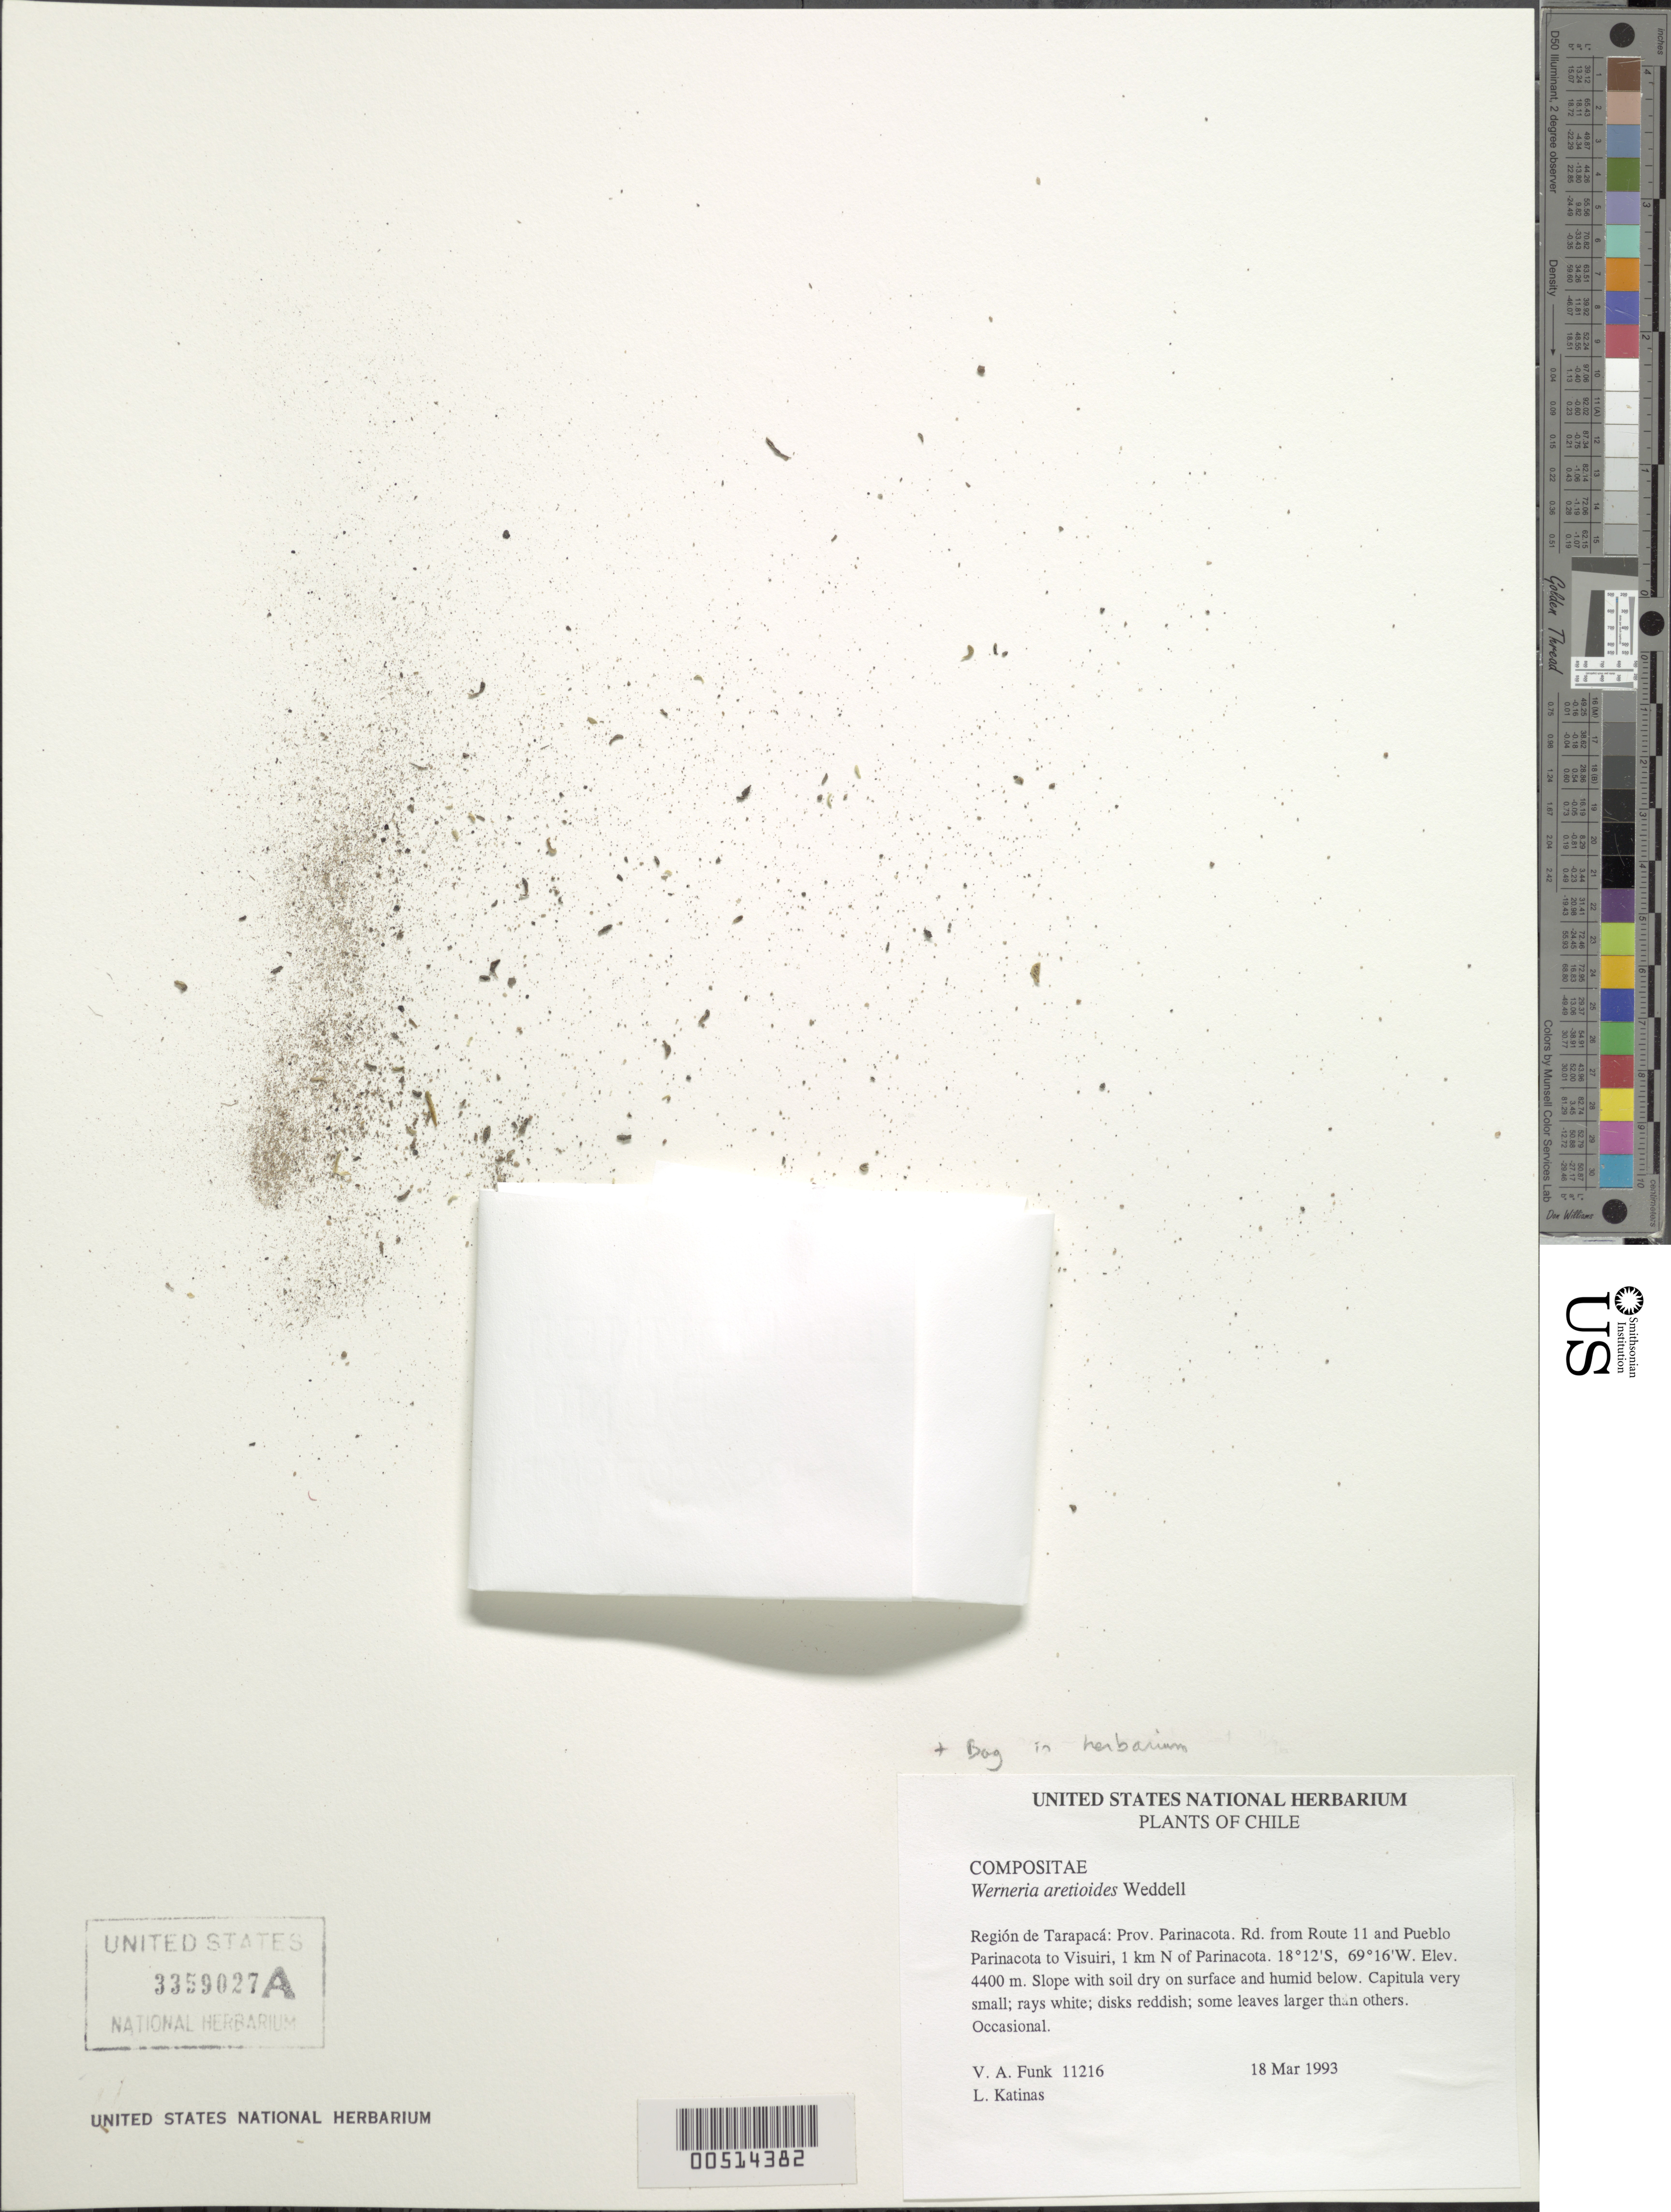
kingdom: Plantae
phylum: Tracheophyta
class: Magnoliopsida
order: Asterales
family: Asteraceae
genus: Werneria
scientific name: Werneria aretioides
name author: Wedd.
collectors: V. Funk & L. Katinas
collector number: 11216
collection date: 1993-03-18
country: Chile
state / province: Tarapacá (I)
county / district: Parinacota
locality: Rd. from Route 11 and Pueblo Parinacota to Visuiri, 1 km N of Parinacota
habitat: Slope with soil dry on surface and humid below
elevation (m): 4400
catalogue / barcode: US 3359027A